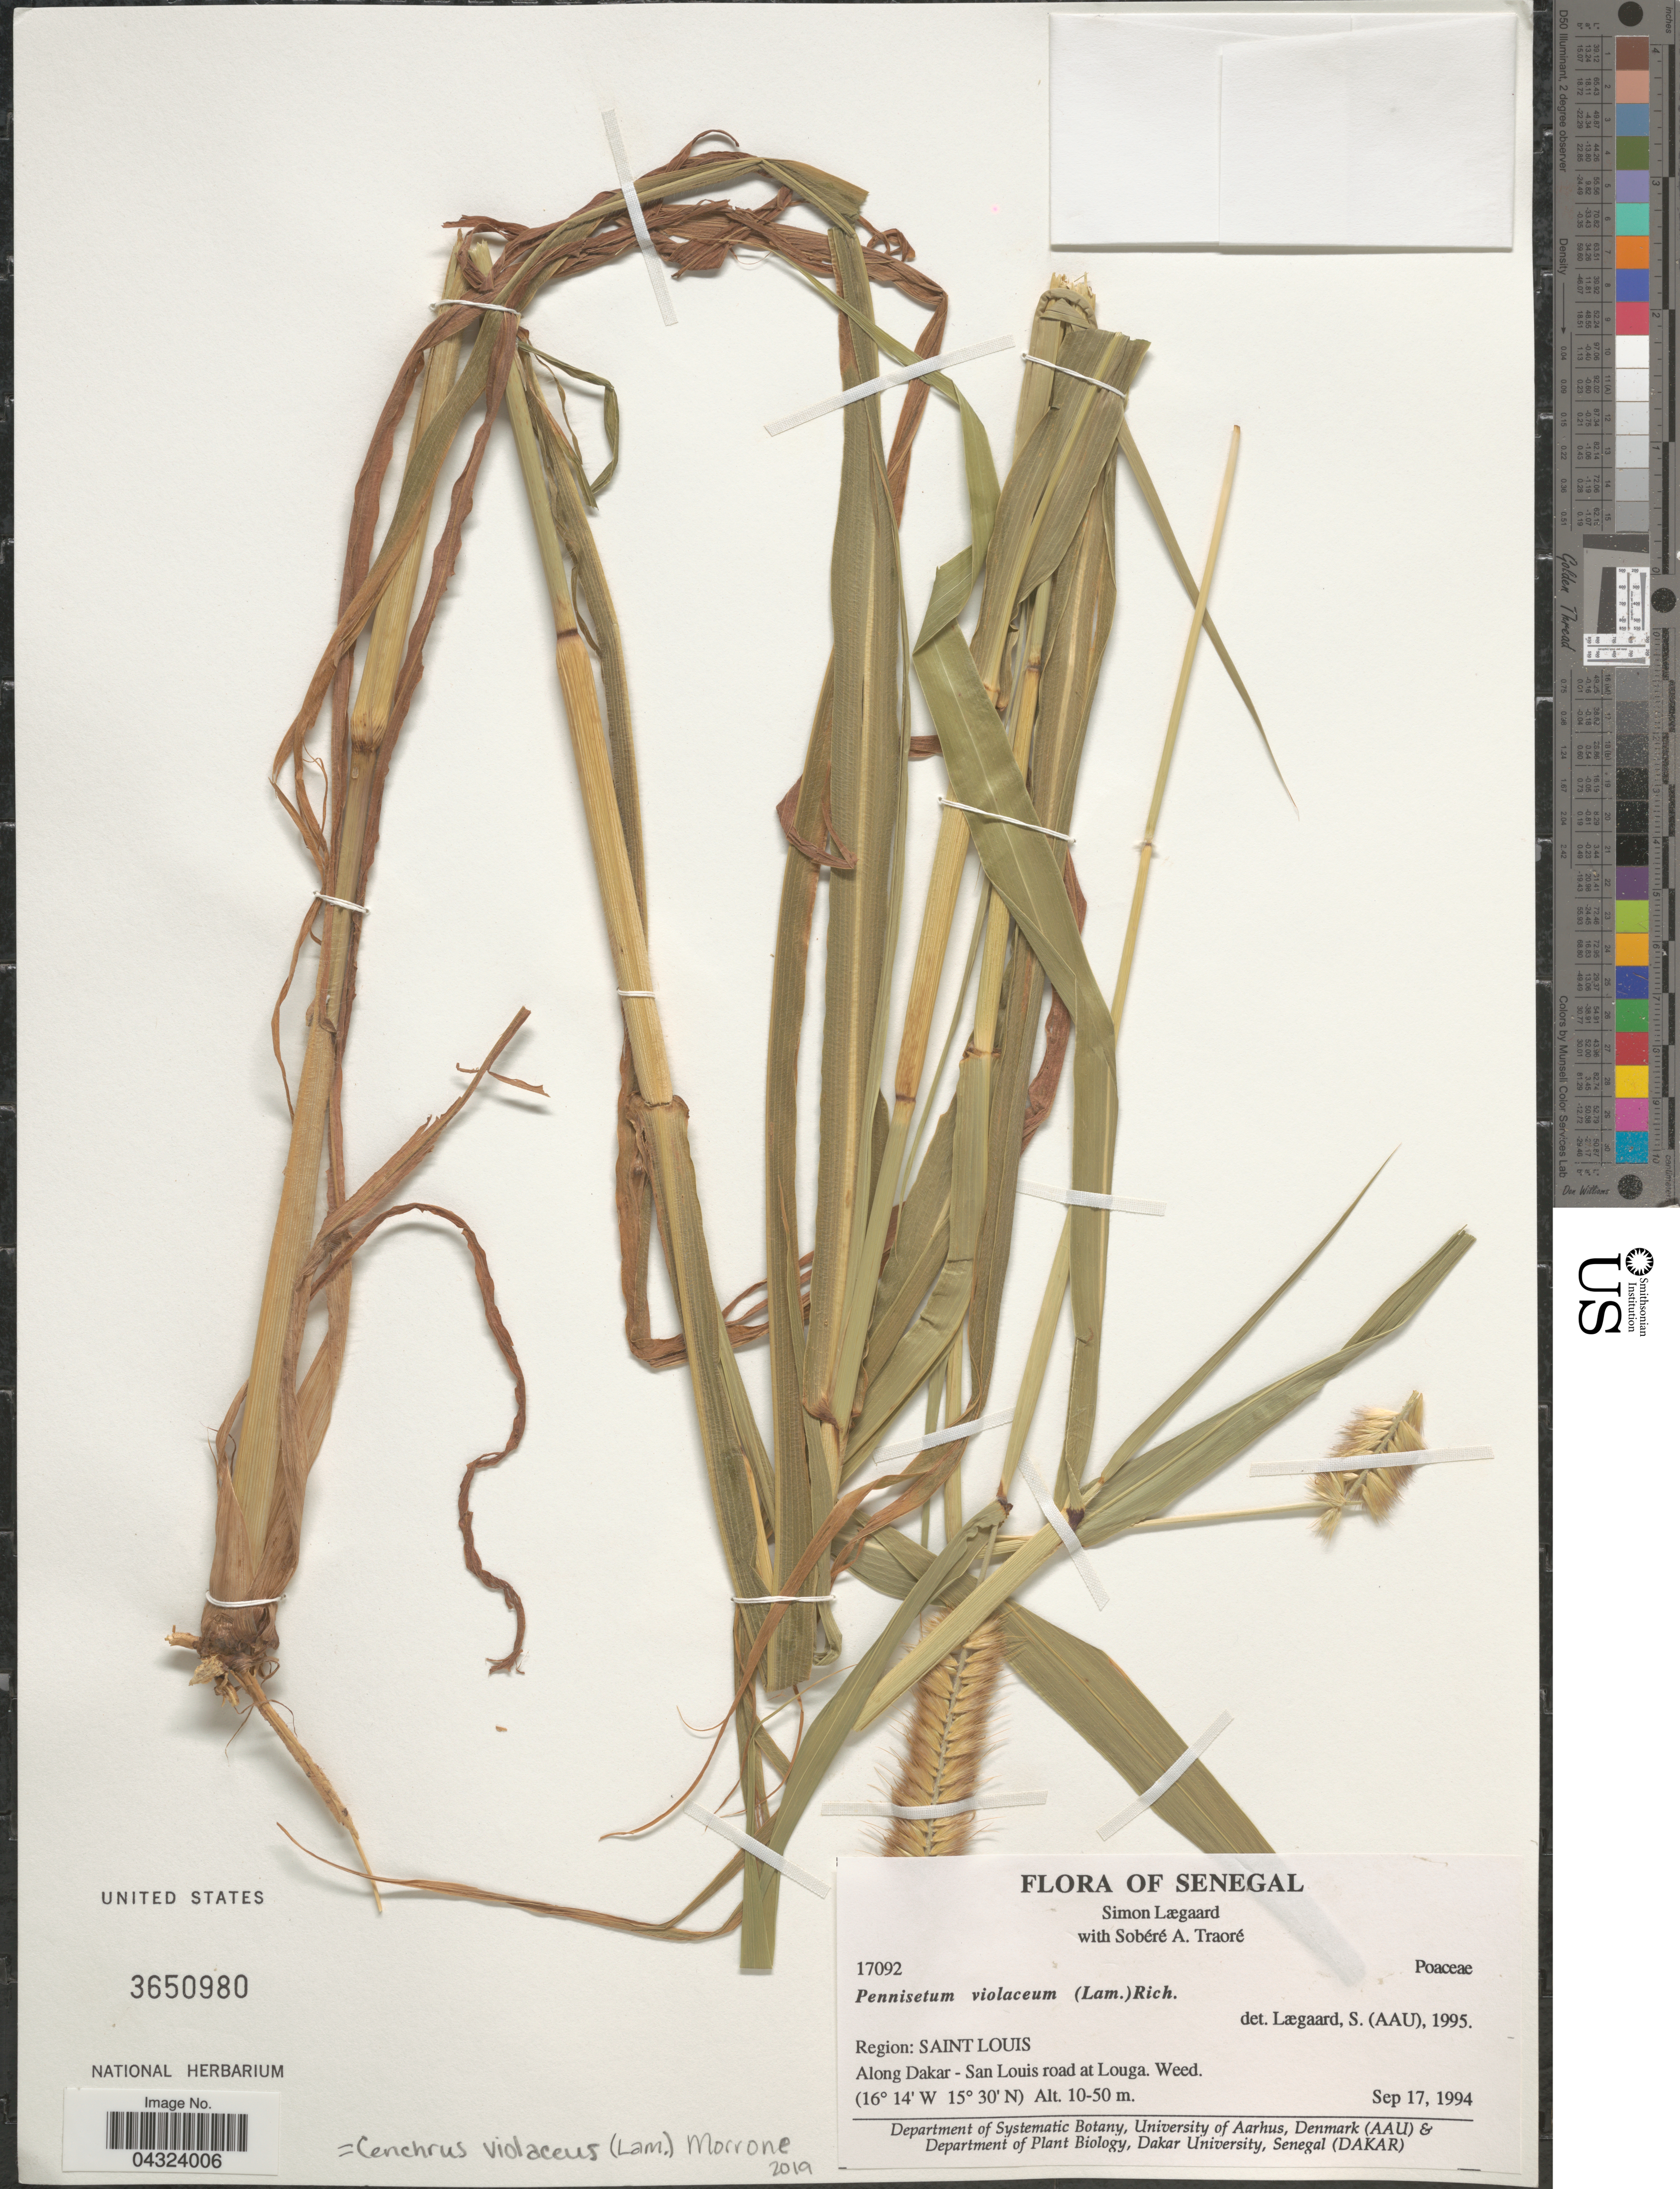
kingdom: Plantae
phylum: Tracheophyta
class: Liliopsida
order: Poales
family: Poaceae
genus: Cenchrus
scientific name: Cenchrus violaceus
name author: (Lam.) Morrone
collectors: S. Lægaard & S. Traore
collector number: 17092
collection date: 1994-09-17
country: Senegal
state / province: Saint-Louis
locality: Region: Saint-Louis. Along Dakar - San Louis road at Louga.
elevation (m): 10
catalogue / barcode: US 3650980